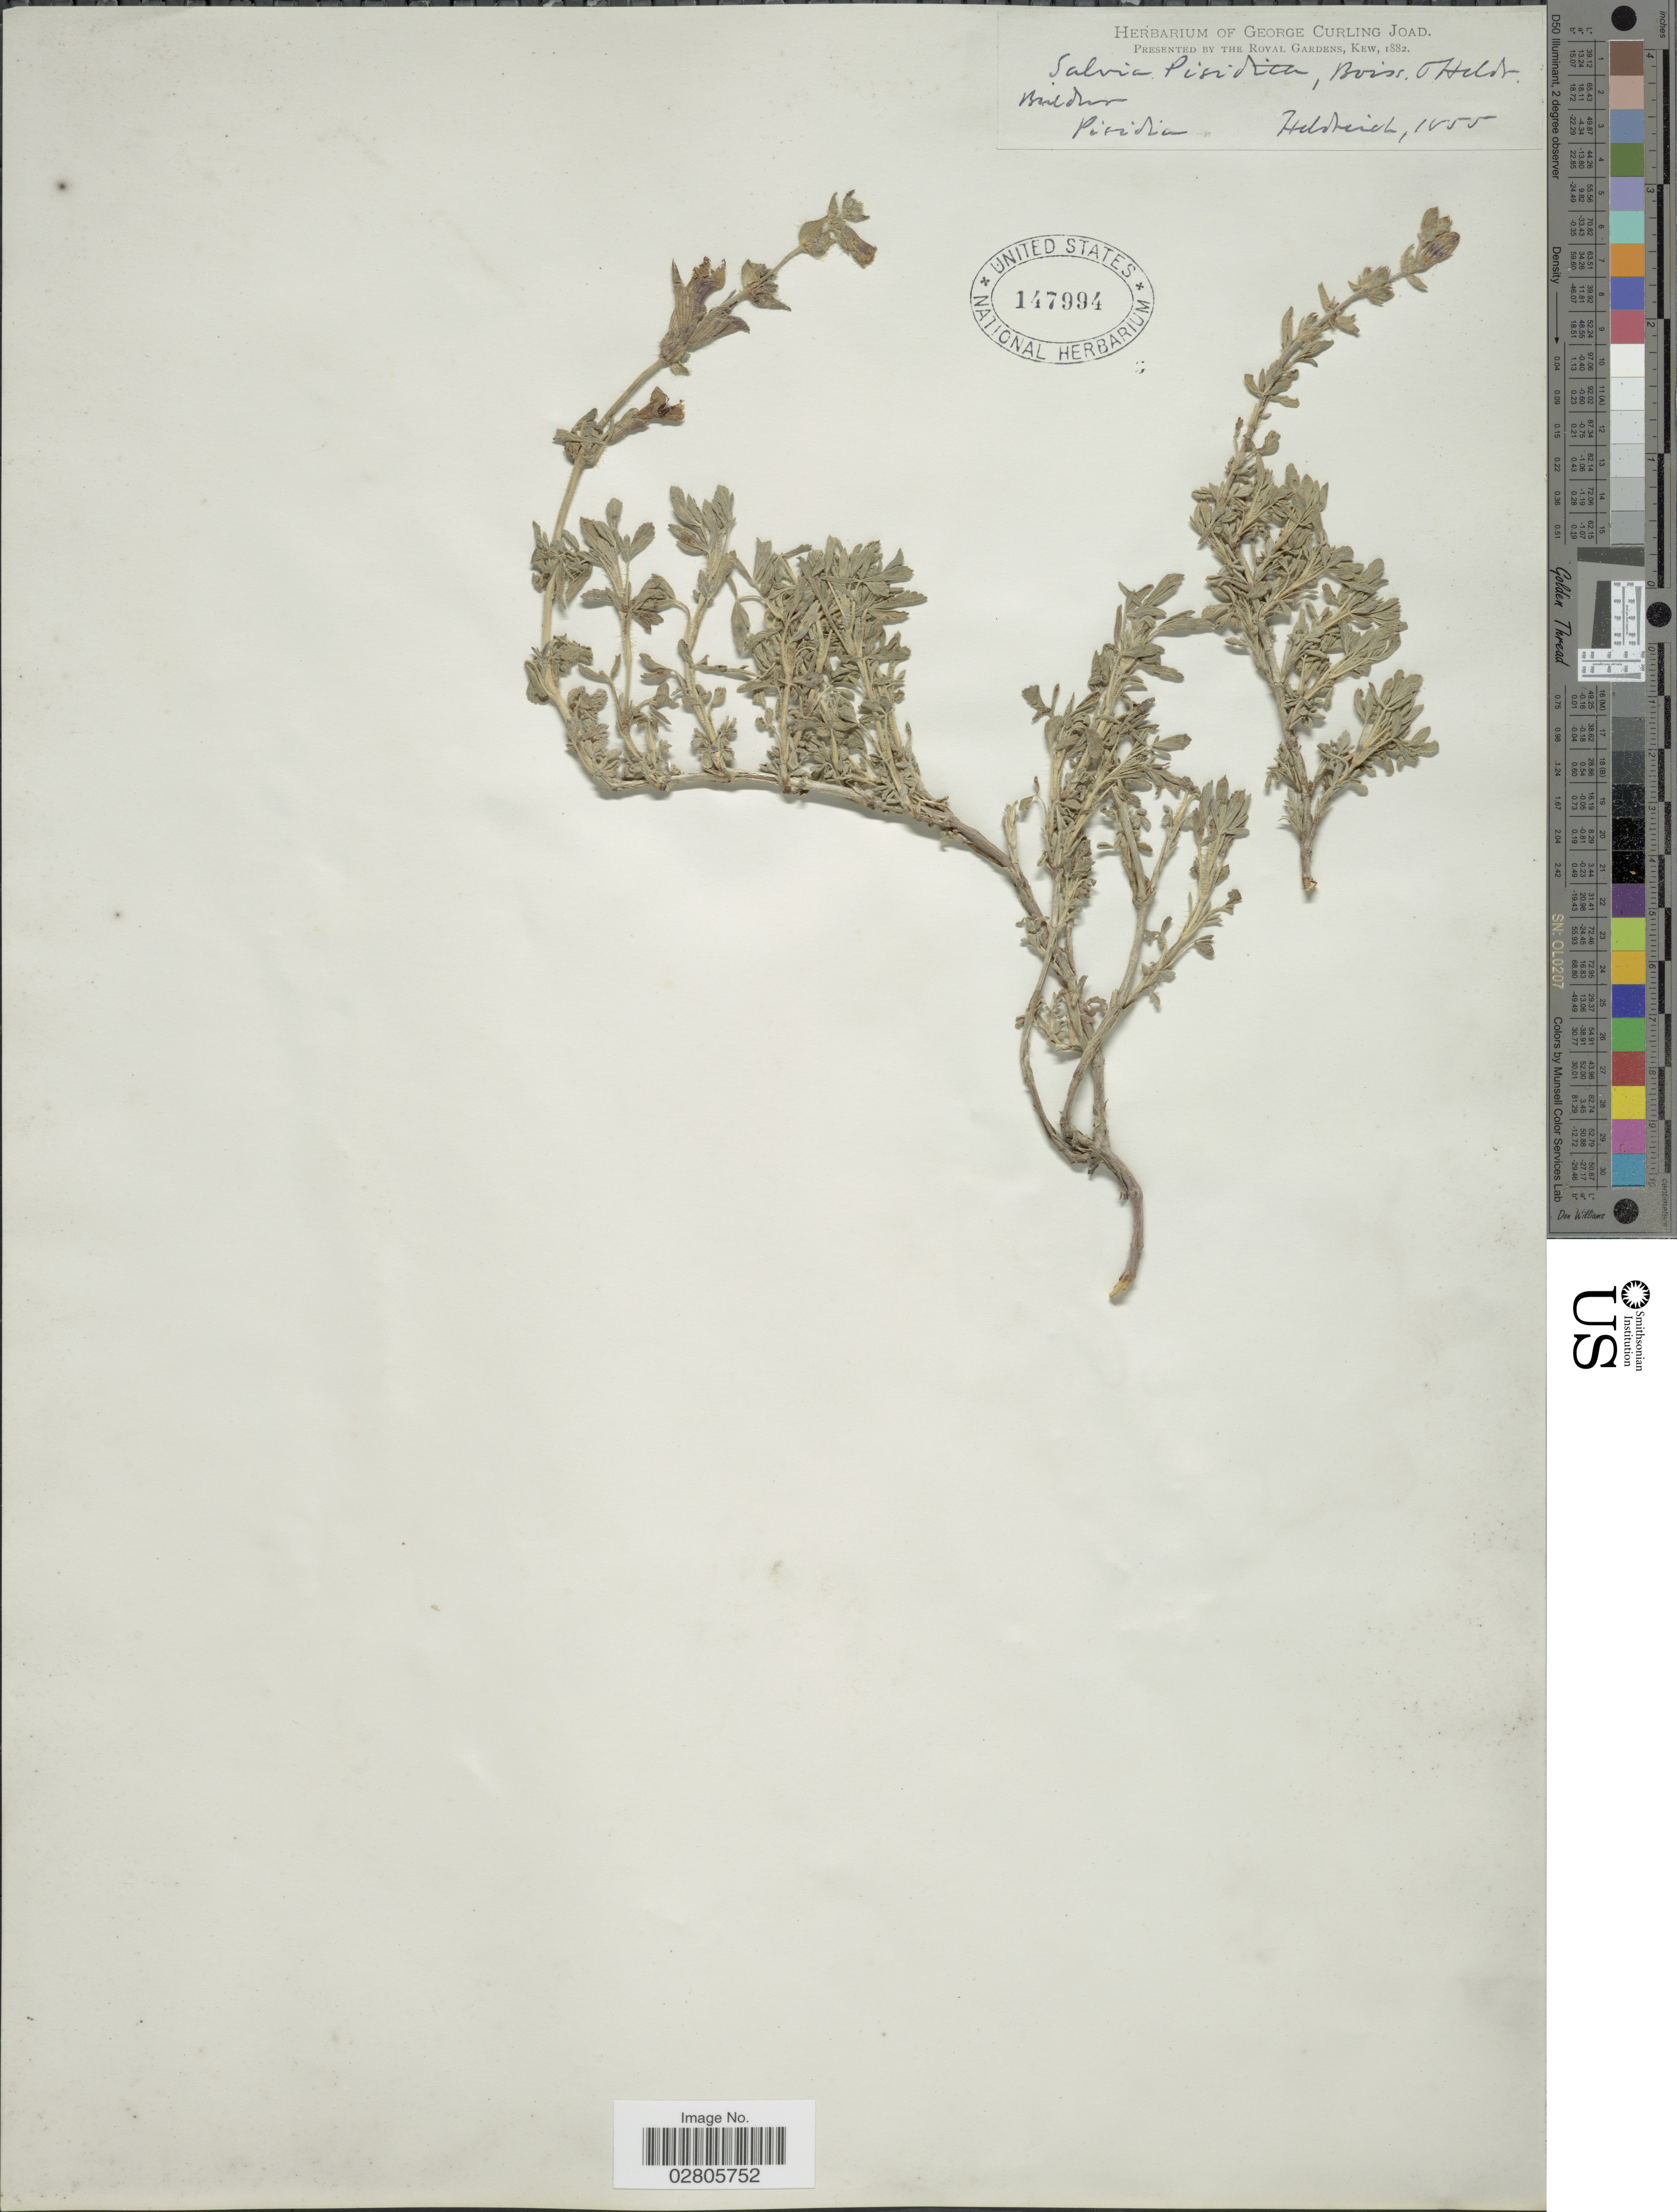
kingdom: Plantae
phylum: Tracheophyta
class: Magnoliopsida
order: Lamiales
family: Lamiaceae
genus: Salvia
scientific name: Salvia pisidica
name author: Boiss. & Heldr. ex Benth.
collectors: Heldreich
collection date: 1855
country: Turkey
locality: Burdur Pisidia.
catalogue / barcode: US 147994